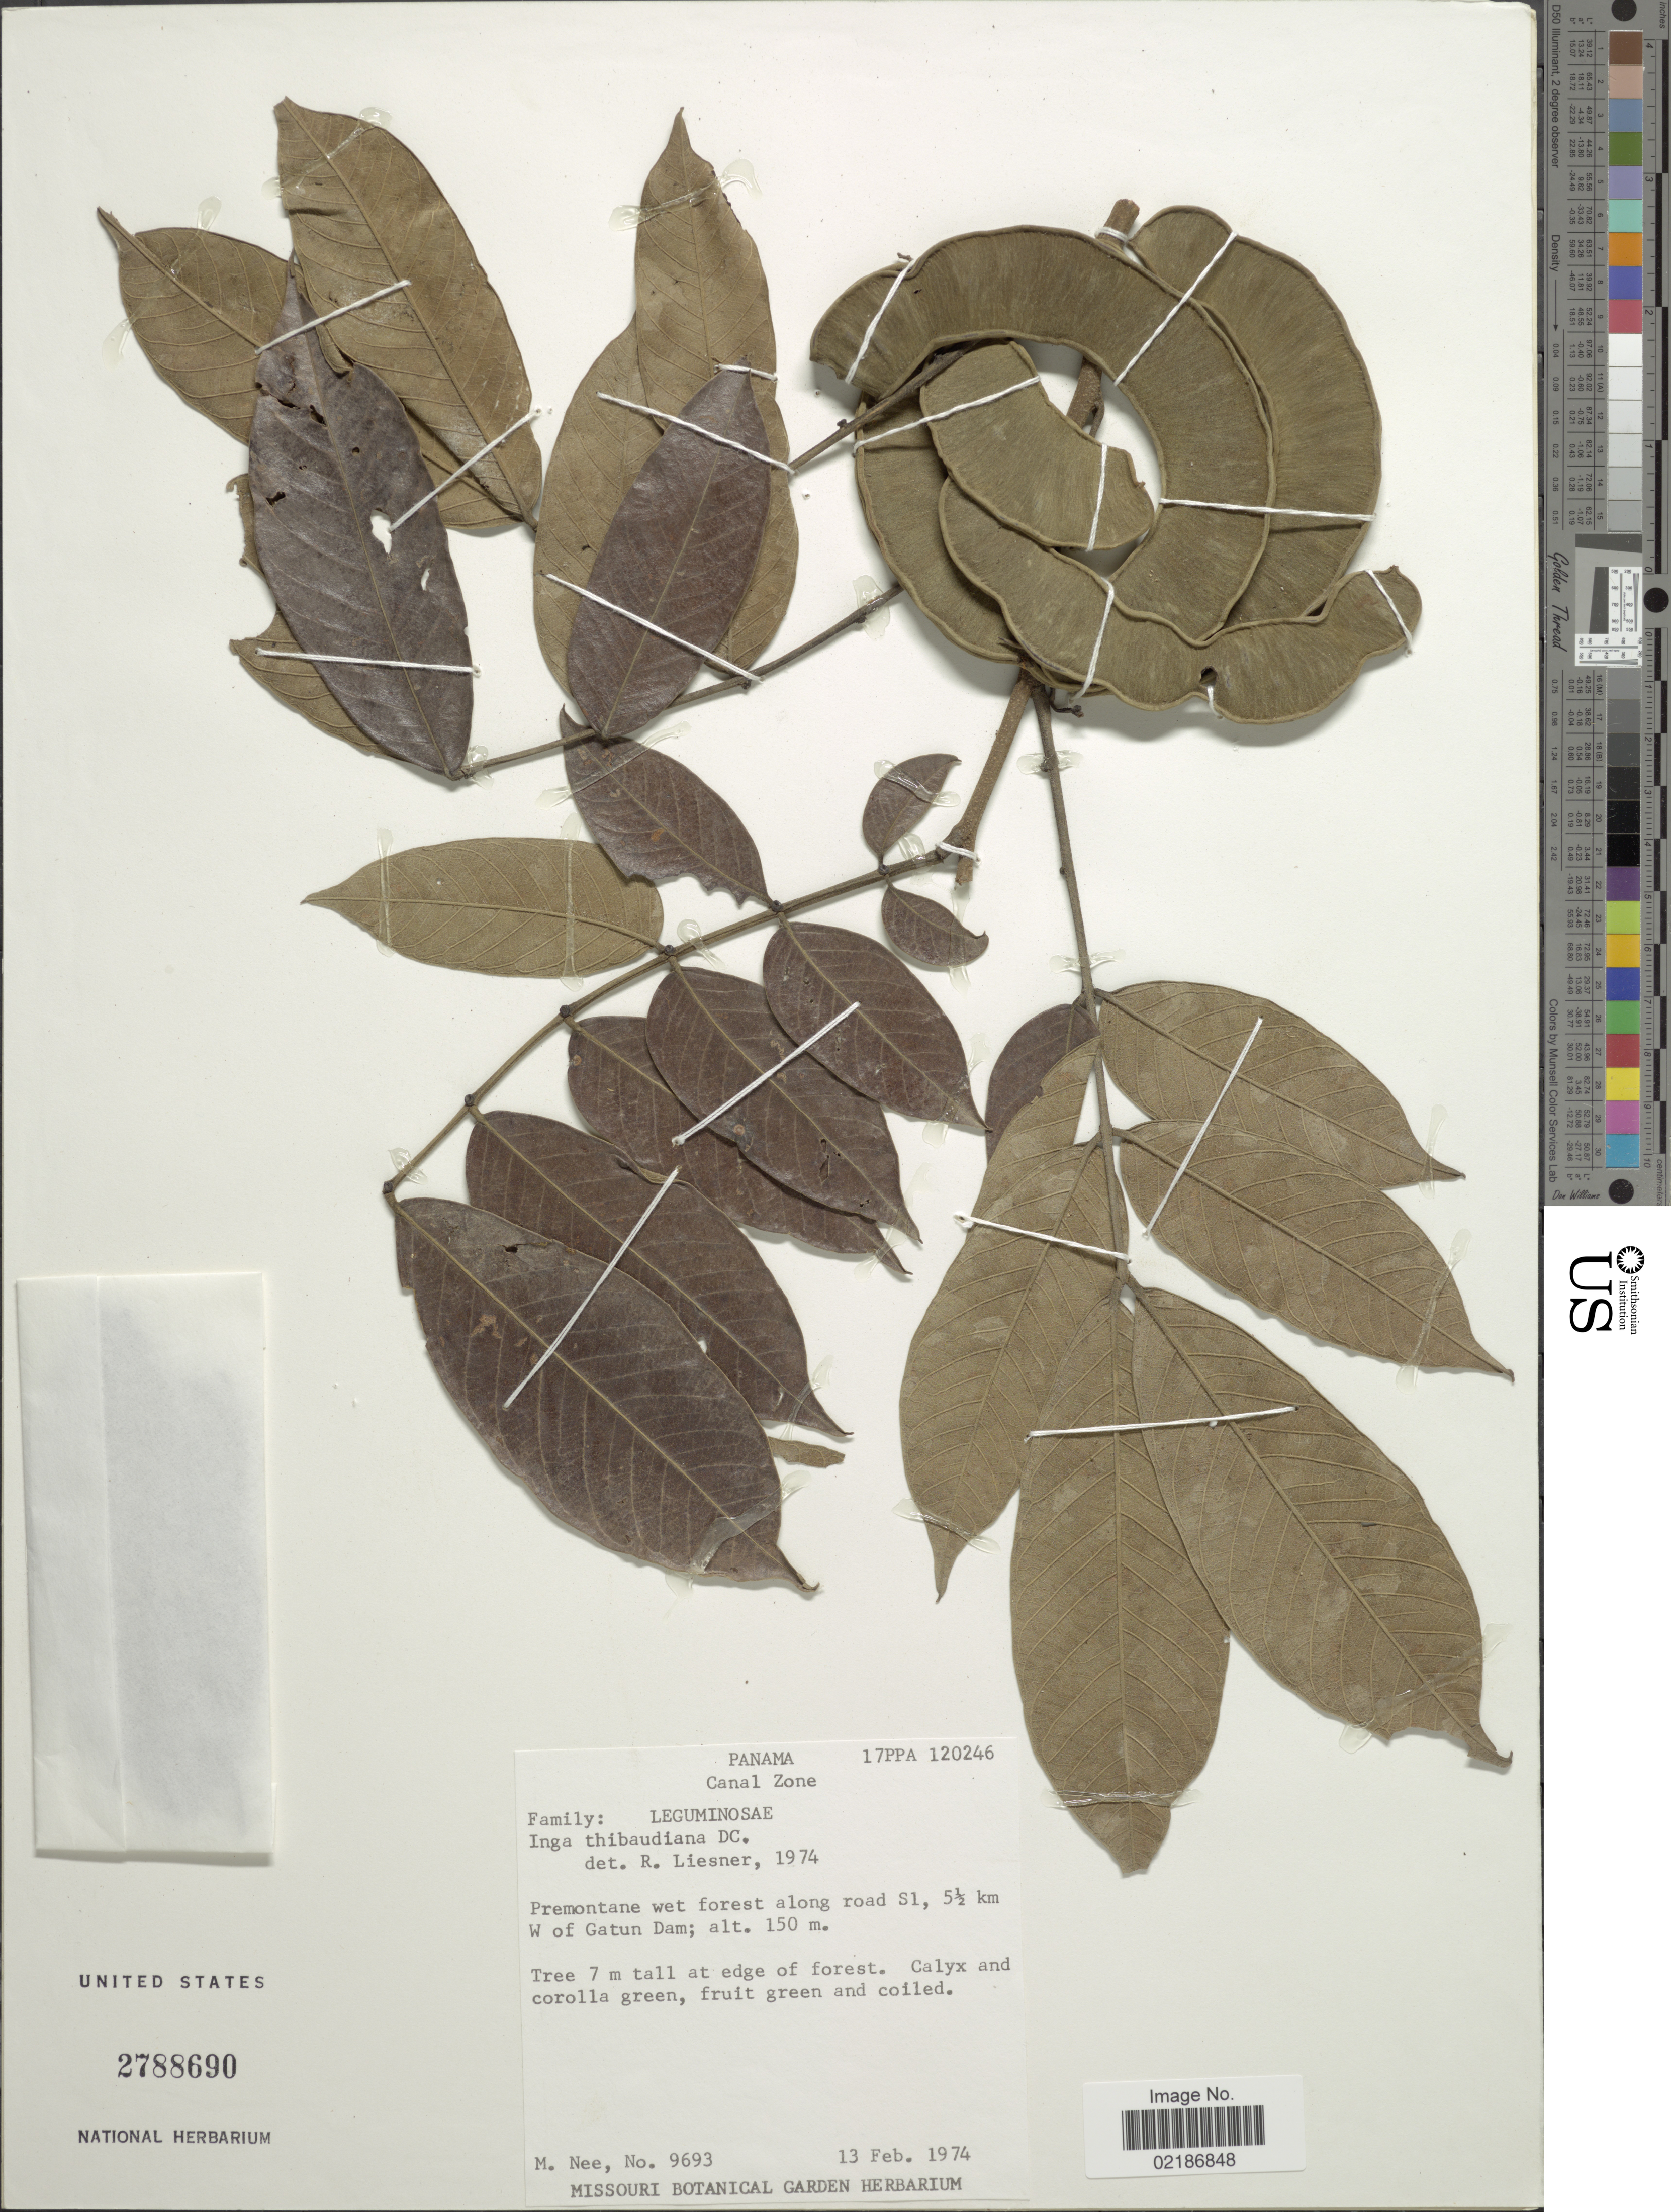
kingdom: Plantae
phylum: Tracheophyta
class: Magnoliopsida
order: Fabales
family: Fabaceae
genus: Inga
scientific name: Inga thibaudiana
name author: DC.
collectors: M. Nee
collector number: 9693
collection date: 1974-02-13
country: Panama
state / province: Colón / Panamá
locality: Canal Zone, along road S1, 5½ km W of Gatun Dam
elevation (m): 150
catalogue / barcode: US 2788690